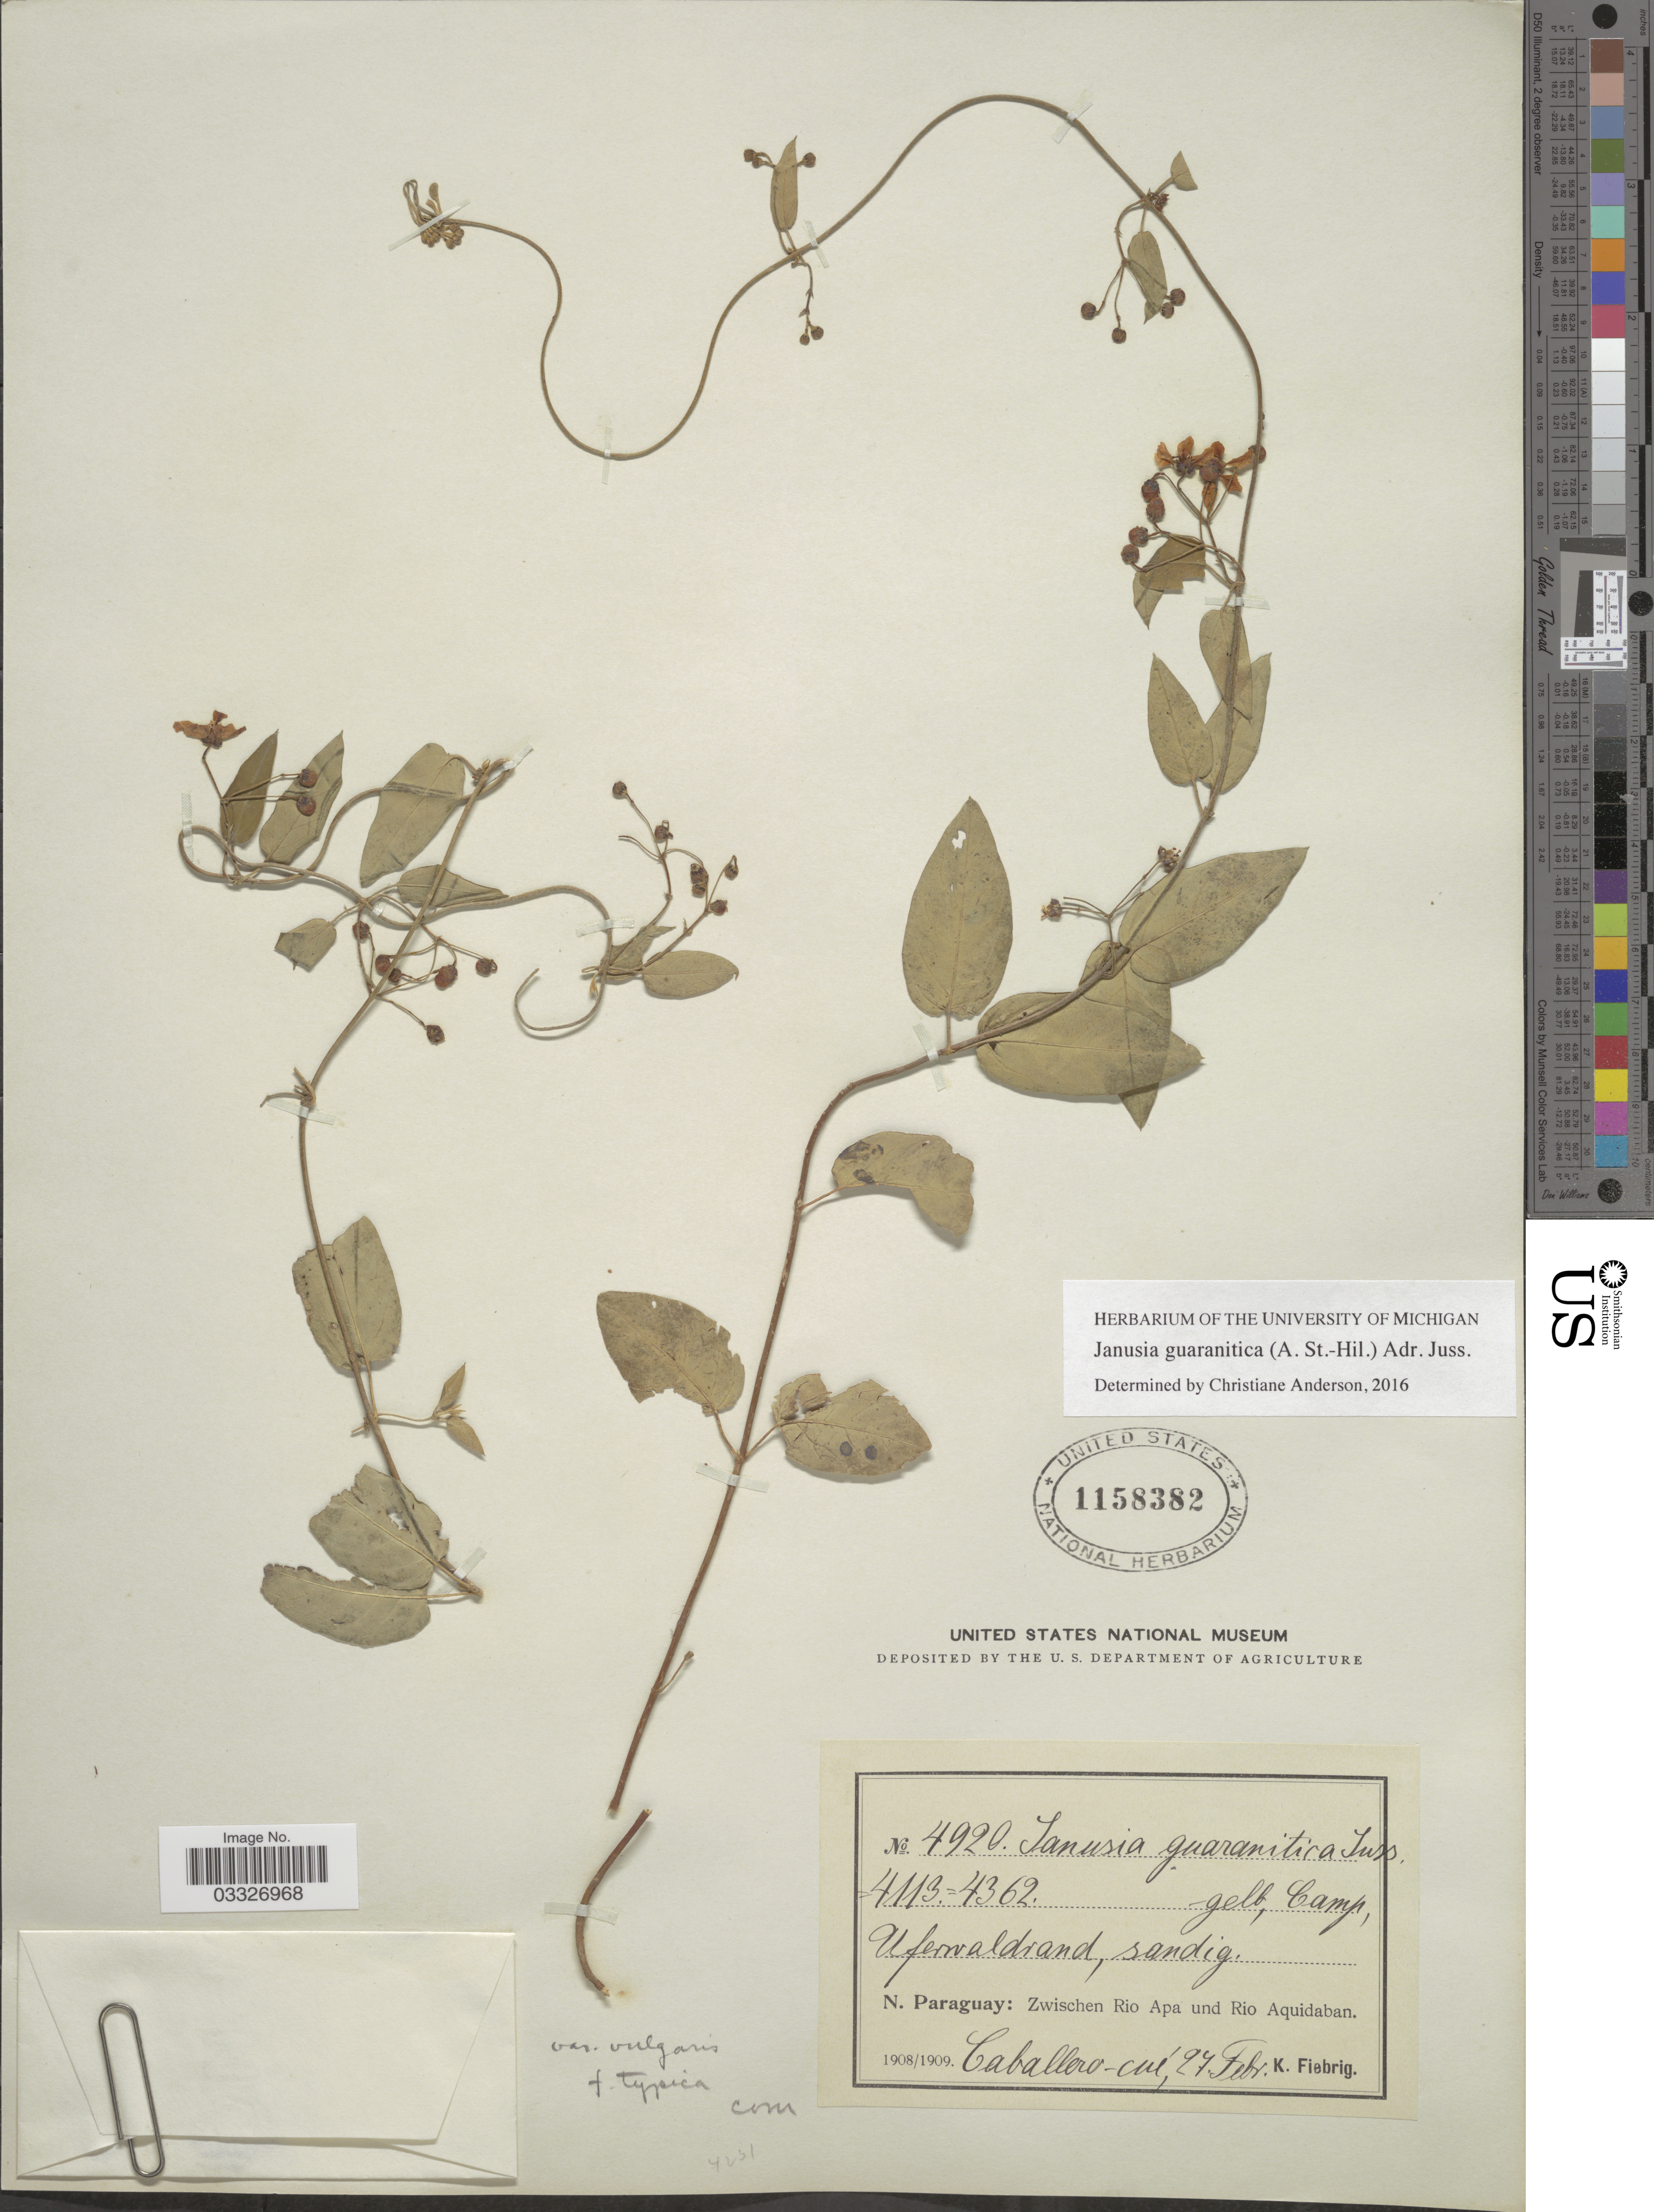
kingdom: Plantae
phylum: Tracheophyta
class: Magnoliopsida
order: Malpighiales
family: Malpighiaceae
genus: Janusia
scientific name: Janusia guaranitica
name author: (A. St.-Hil.) A. Juss.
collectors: K. Fiebrig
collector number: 4920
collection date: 1908-02-27/1909-02-27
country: Paraguay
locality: N. Paraguay: Zwischen Rio Apa und Rio Aquidaban. Caballero-cué [unsure placement]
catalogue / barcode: US 1158382